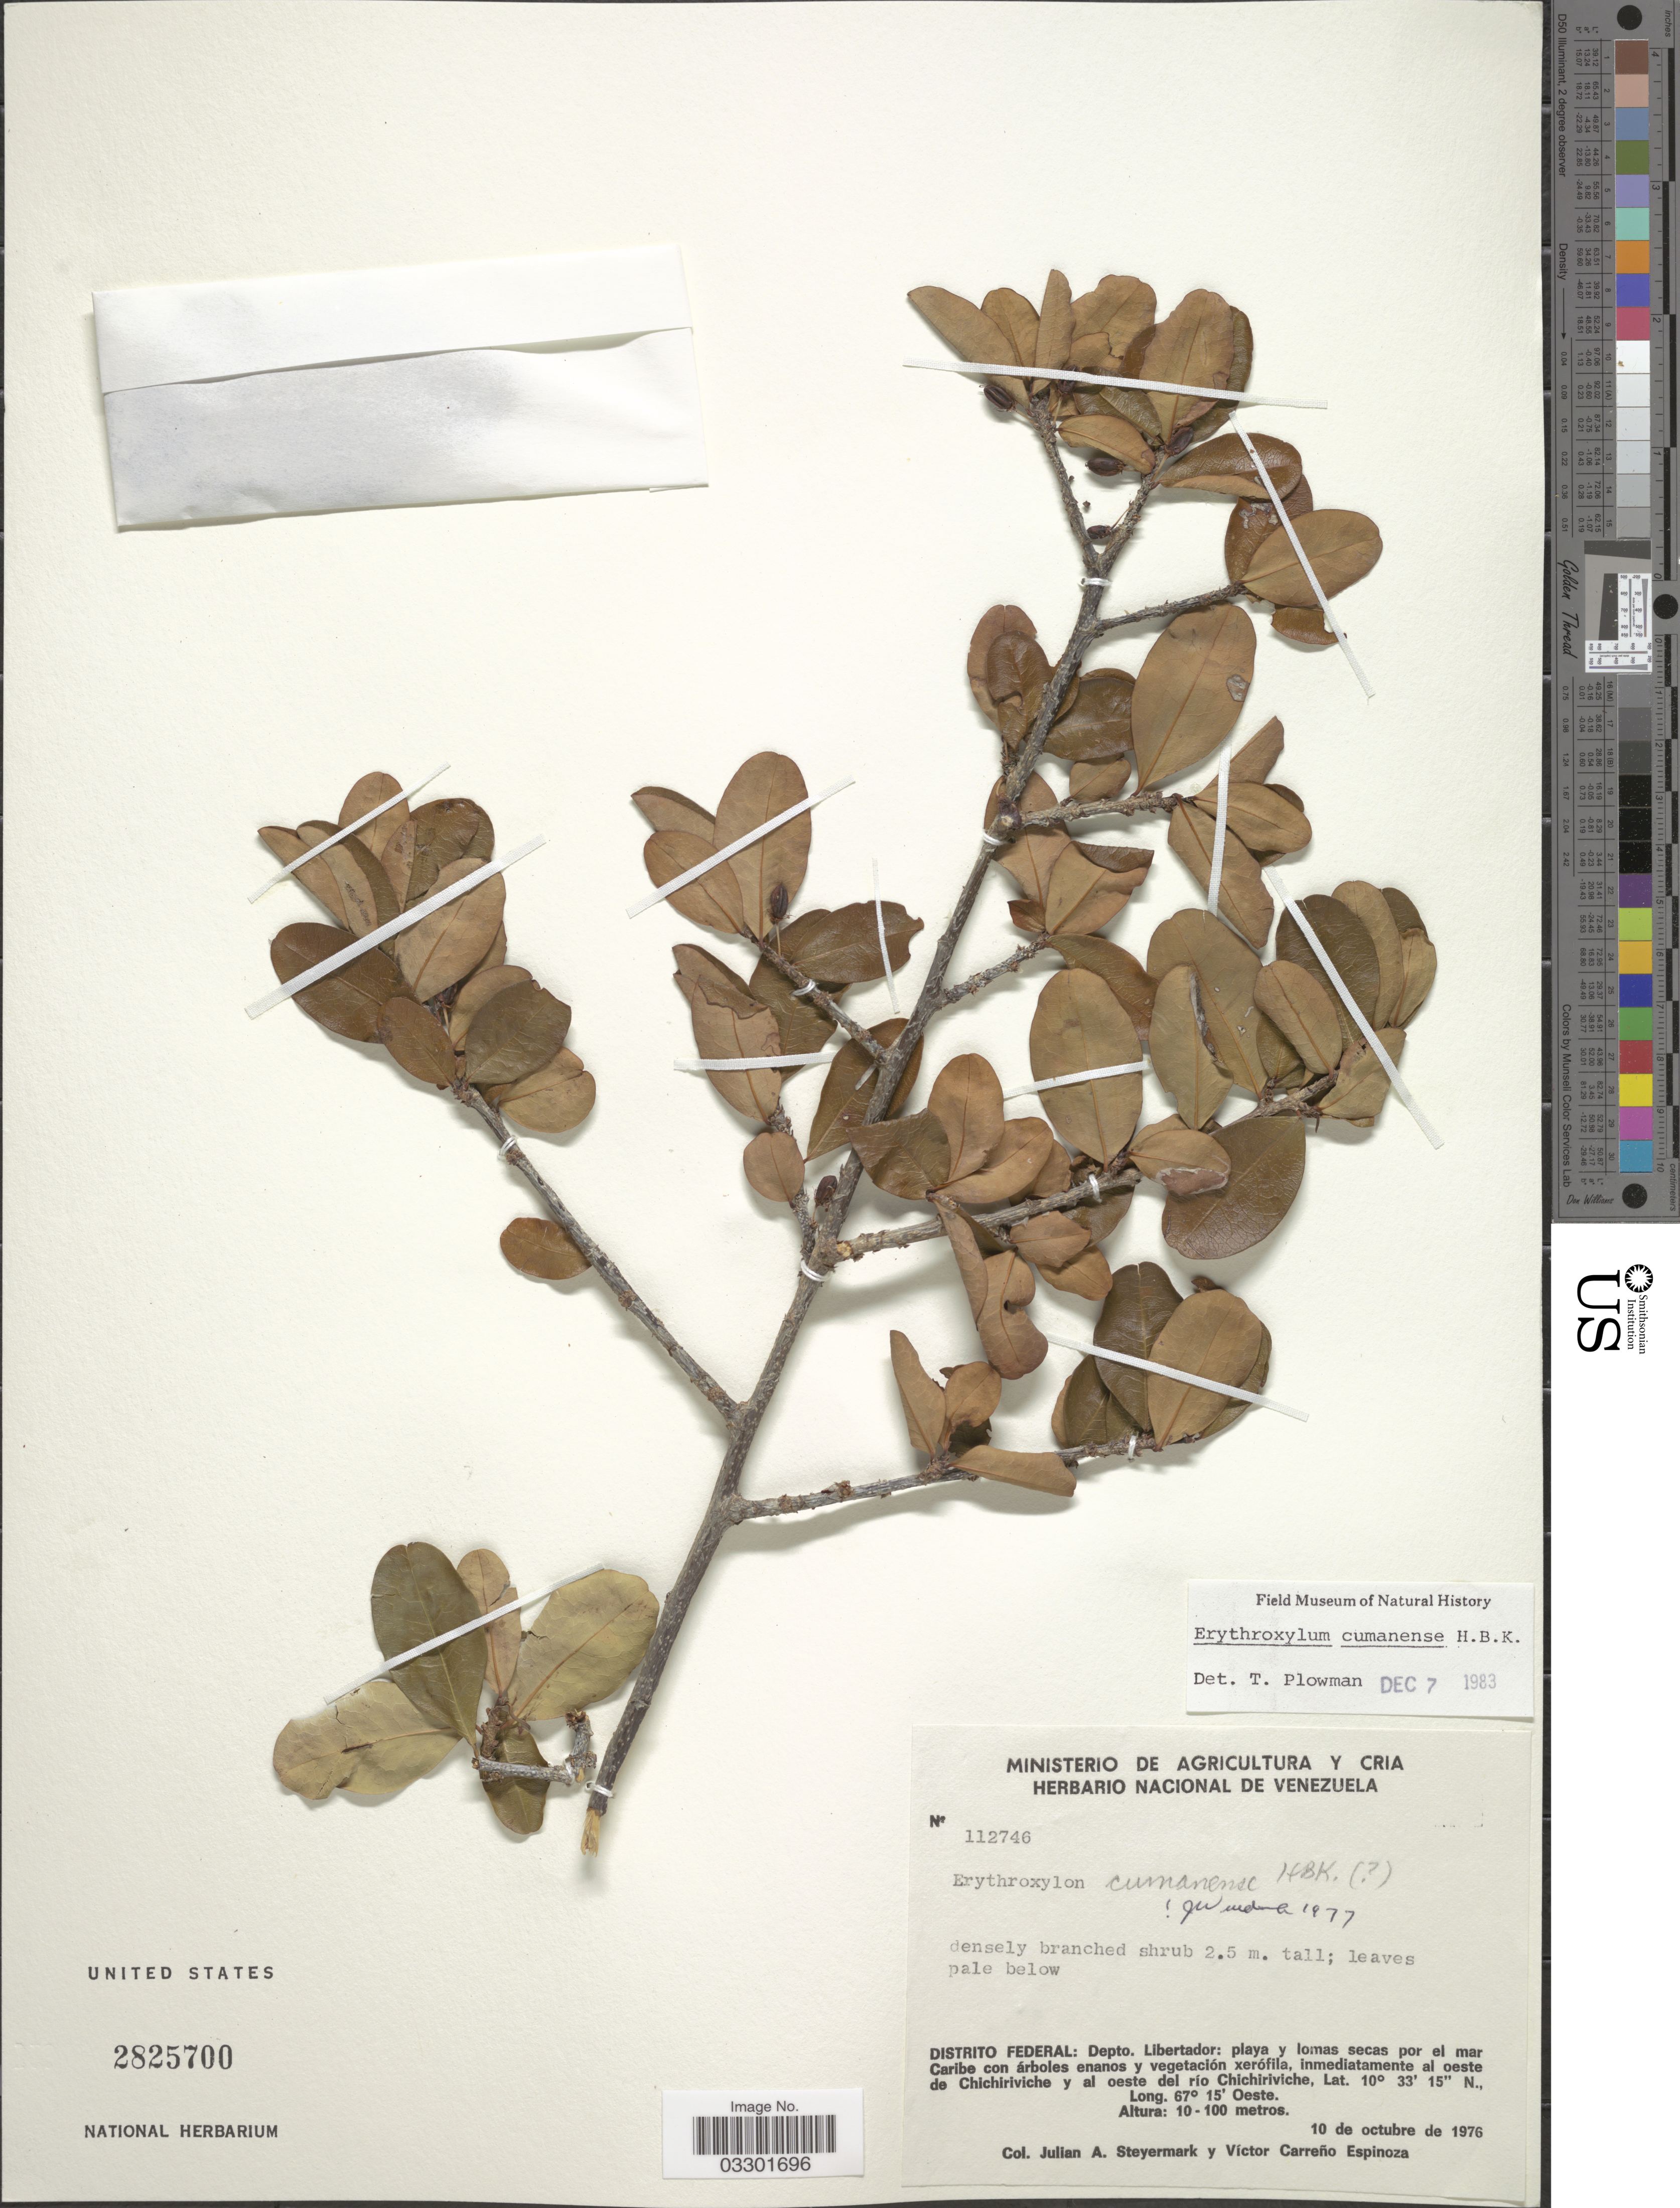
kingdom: Plantae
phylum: Tracheophyta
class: Magnoliopsida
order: Malpighiales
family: Erythroxylaceae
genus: Erythroxylum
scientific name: Erythroxylum cumanense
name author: Kunth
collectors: J. Steyermark & V. Carreño E.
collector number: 112746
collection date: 1976-10-10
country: Venezuela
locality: Distrito Federal: Depto. Libertador: playa y lomas secas por el mar Caribe, inmediatamente al oeste de Chichiriviche y al oeste del río Chichiriviche.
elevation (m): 10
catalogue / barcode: US 2825700